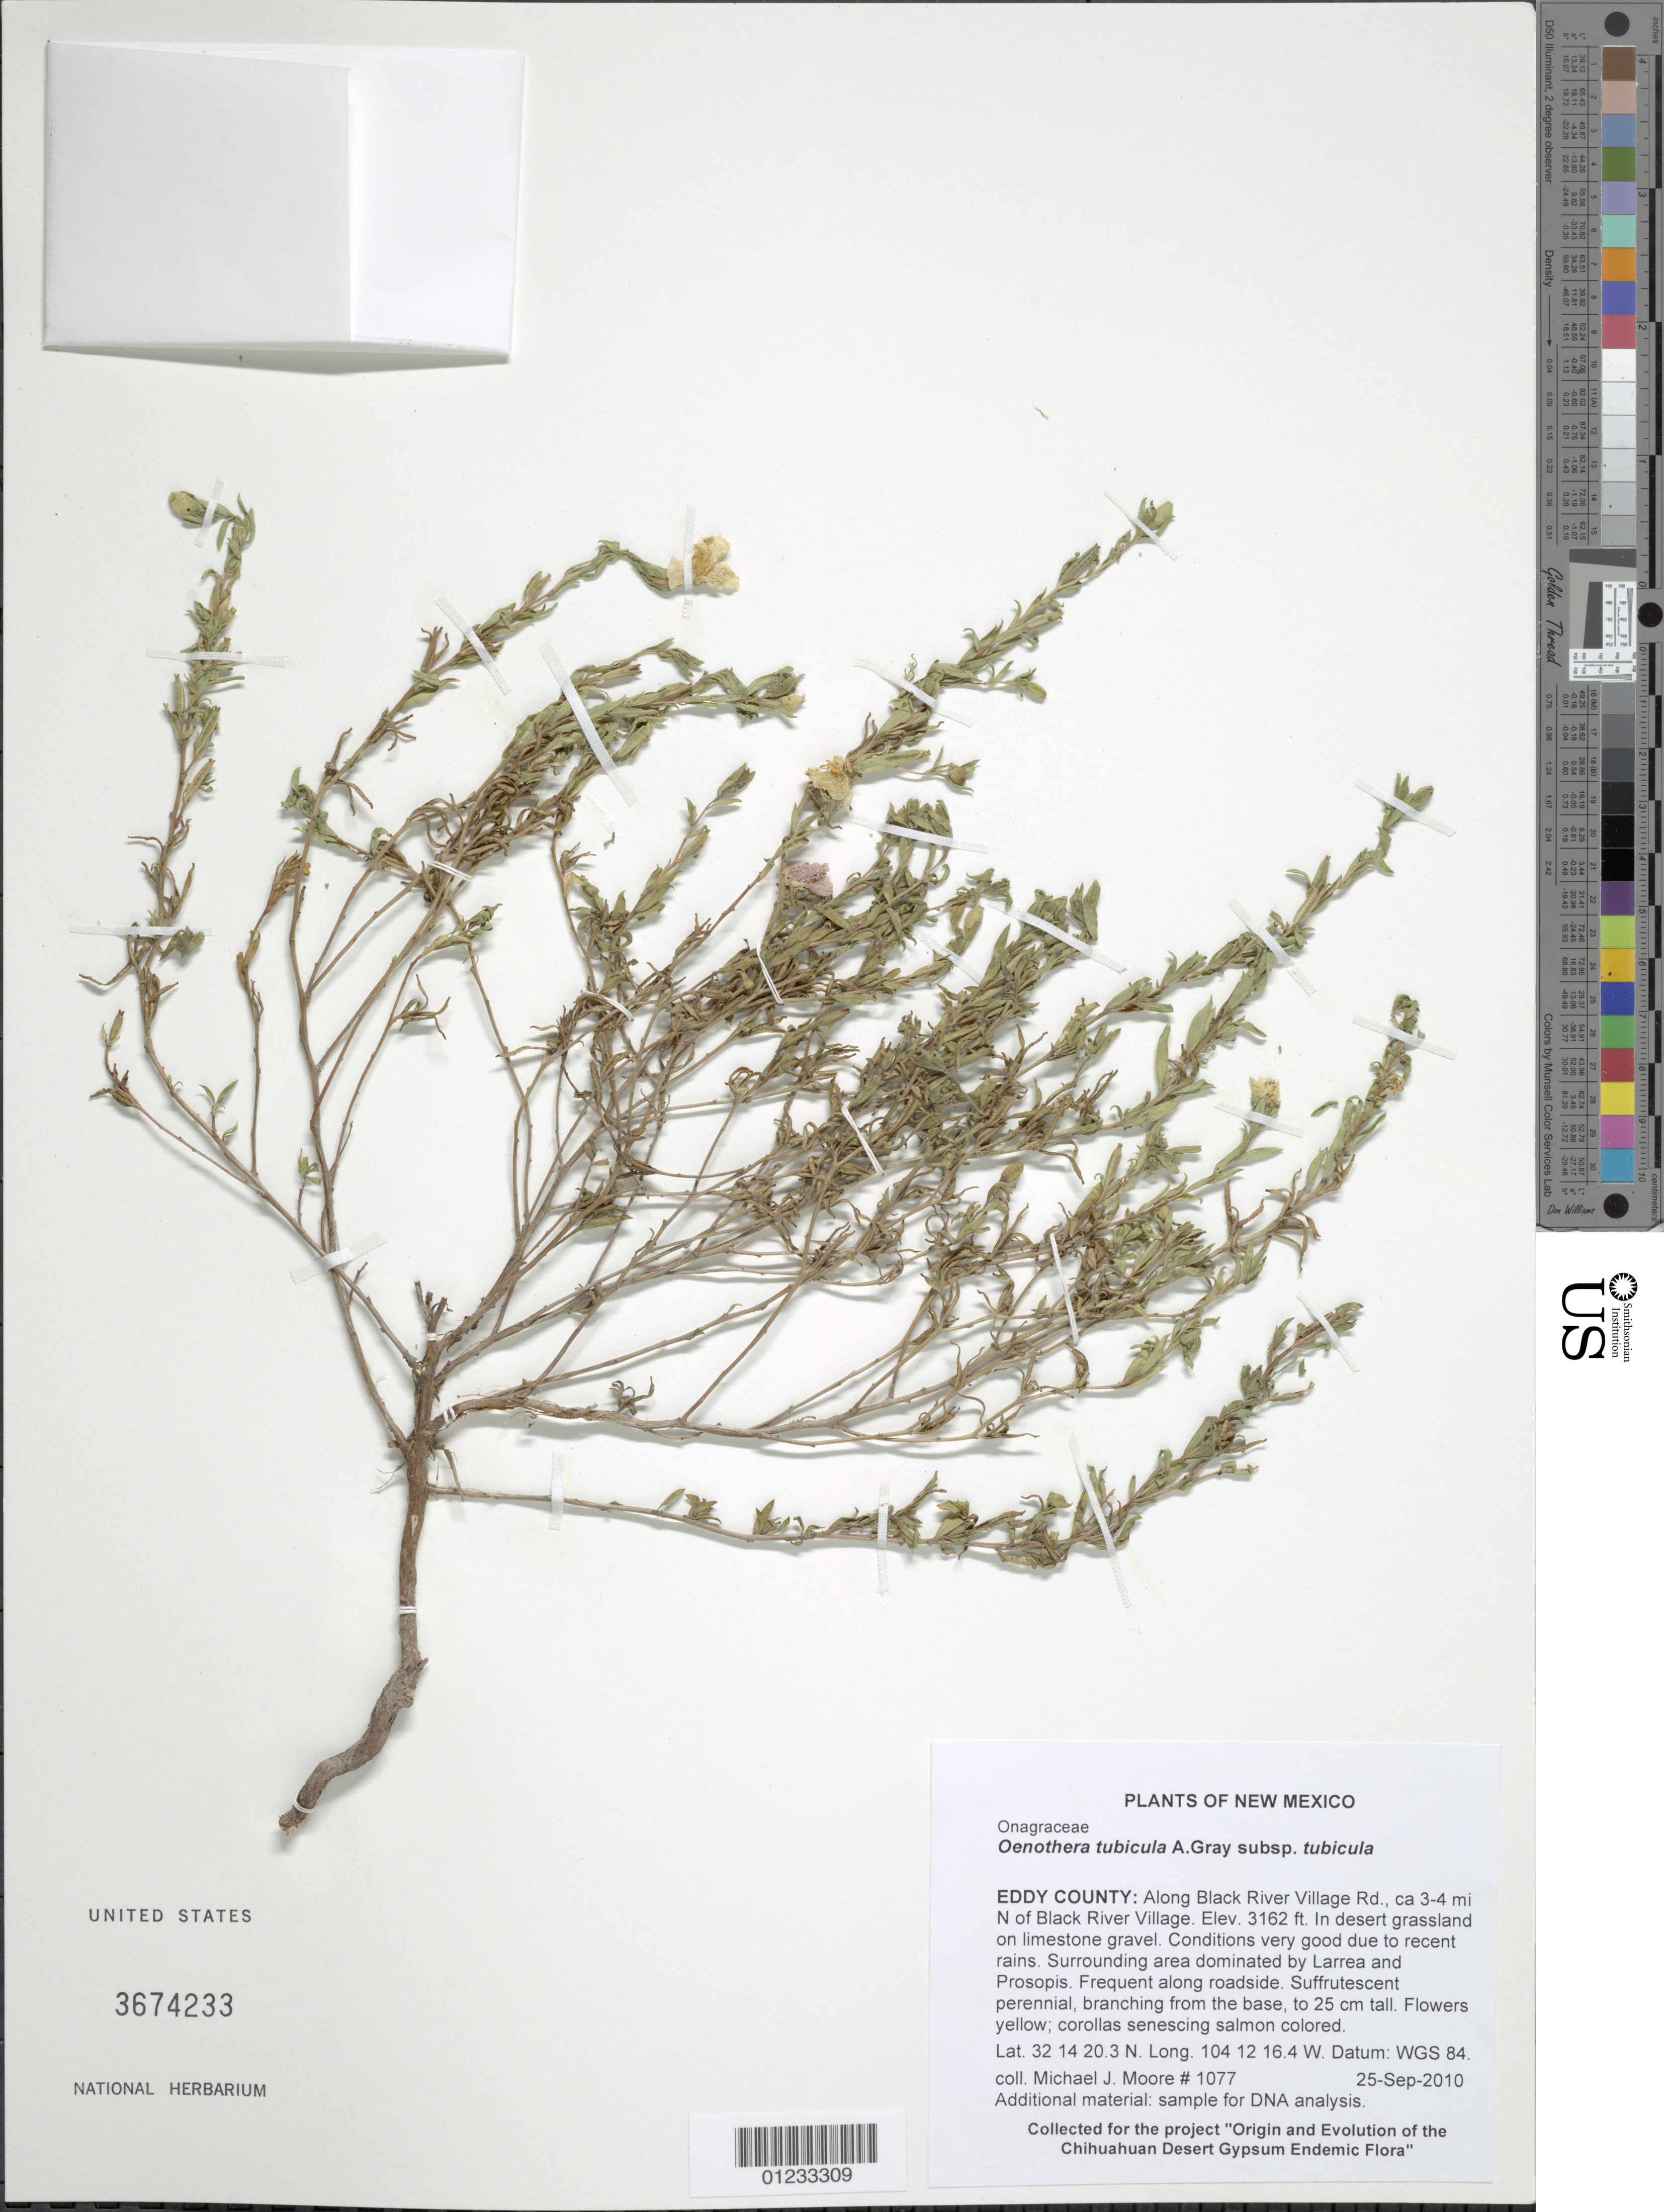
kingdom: Plantae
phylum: Tracheophyta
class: Magnoliopsida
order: Myrtales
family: Onagraceae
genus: Oenothera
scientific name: Oenothera tubicula subsp. tubicula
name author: A. Gray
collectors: M. J. Moore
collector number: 1077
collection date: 2006-09-24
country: United States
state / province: New Mexico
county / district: Eddy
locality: Along Black River Village Rd., ca 3-4 mi N of Black River Village.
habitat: In desert grassland on limestone gravel. Conditions very good due to recent rains. Surrounding area dominated by Larrea and Prosopis.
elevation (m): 964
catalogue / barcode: US 3674233